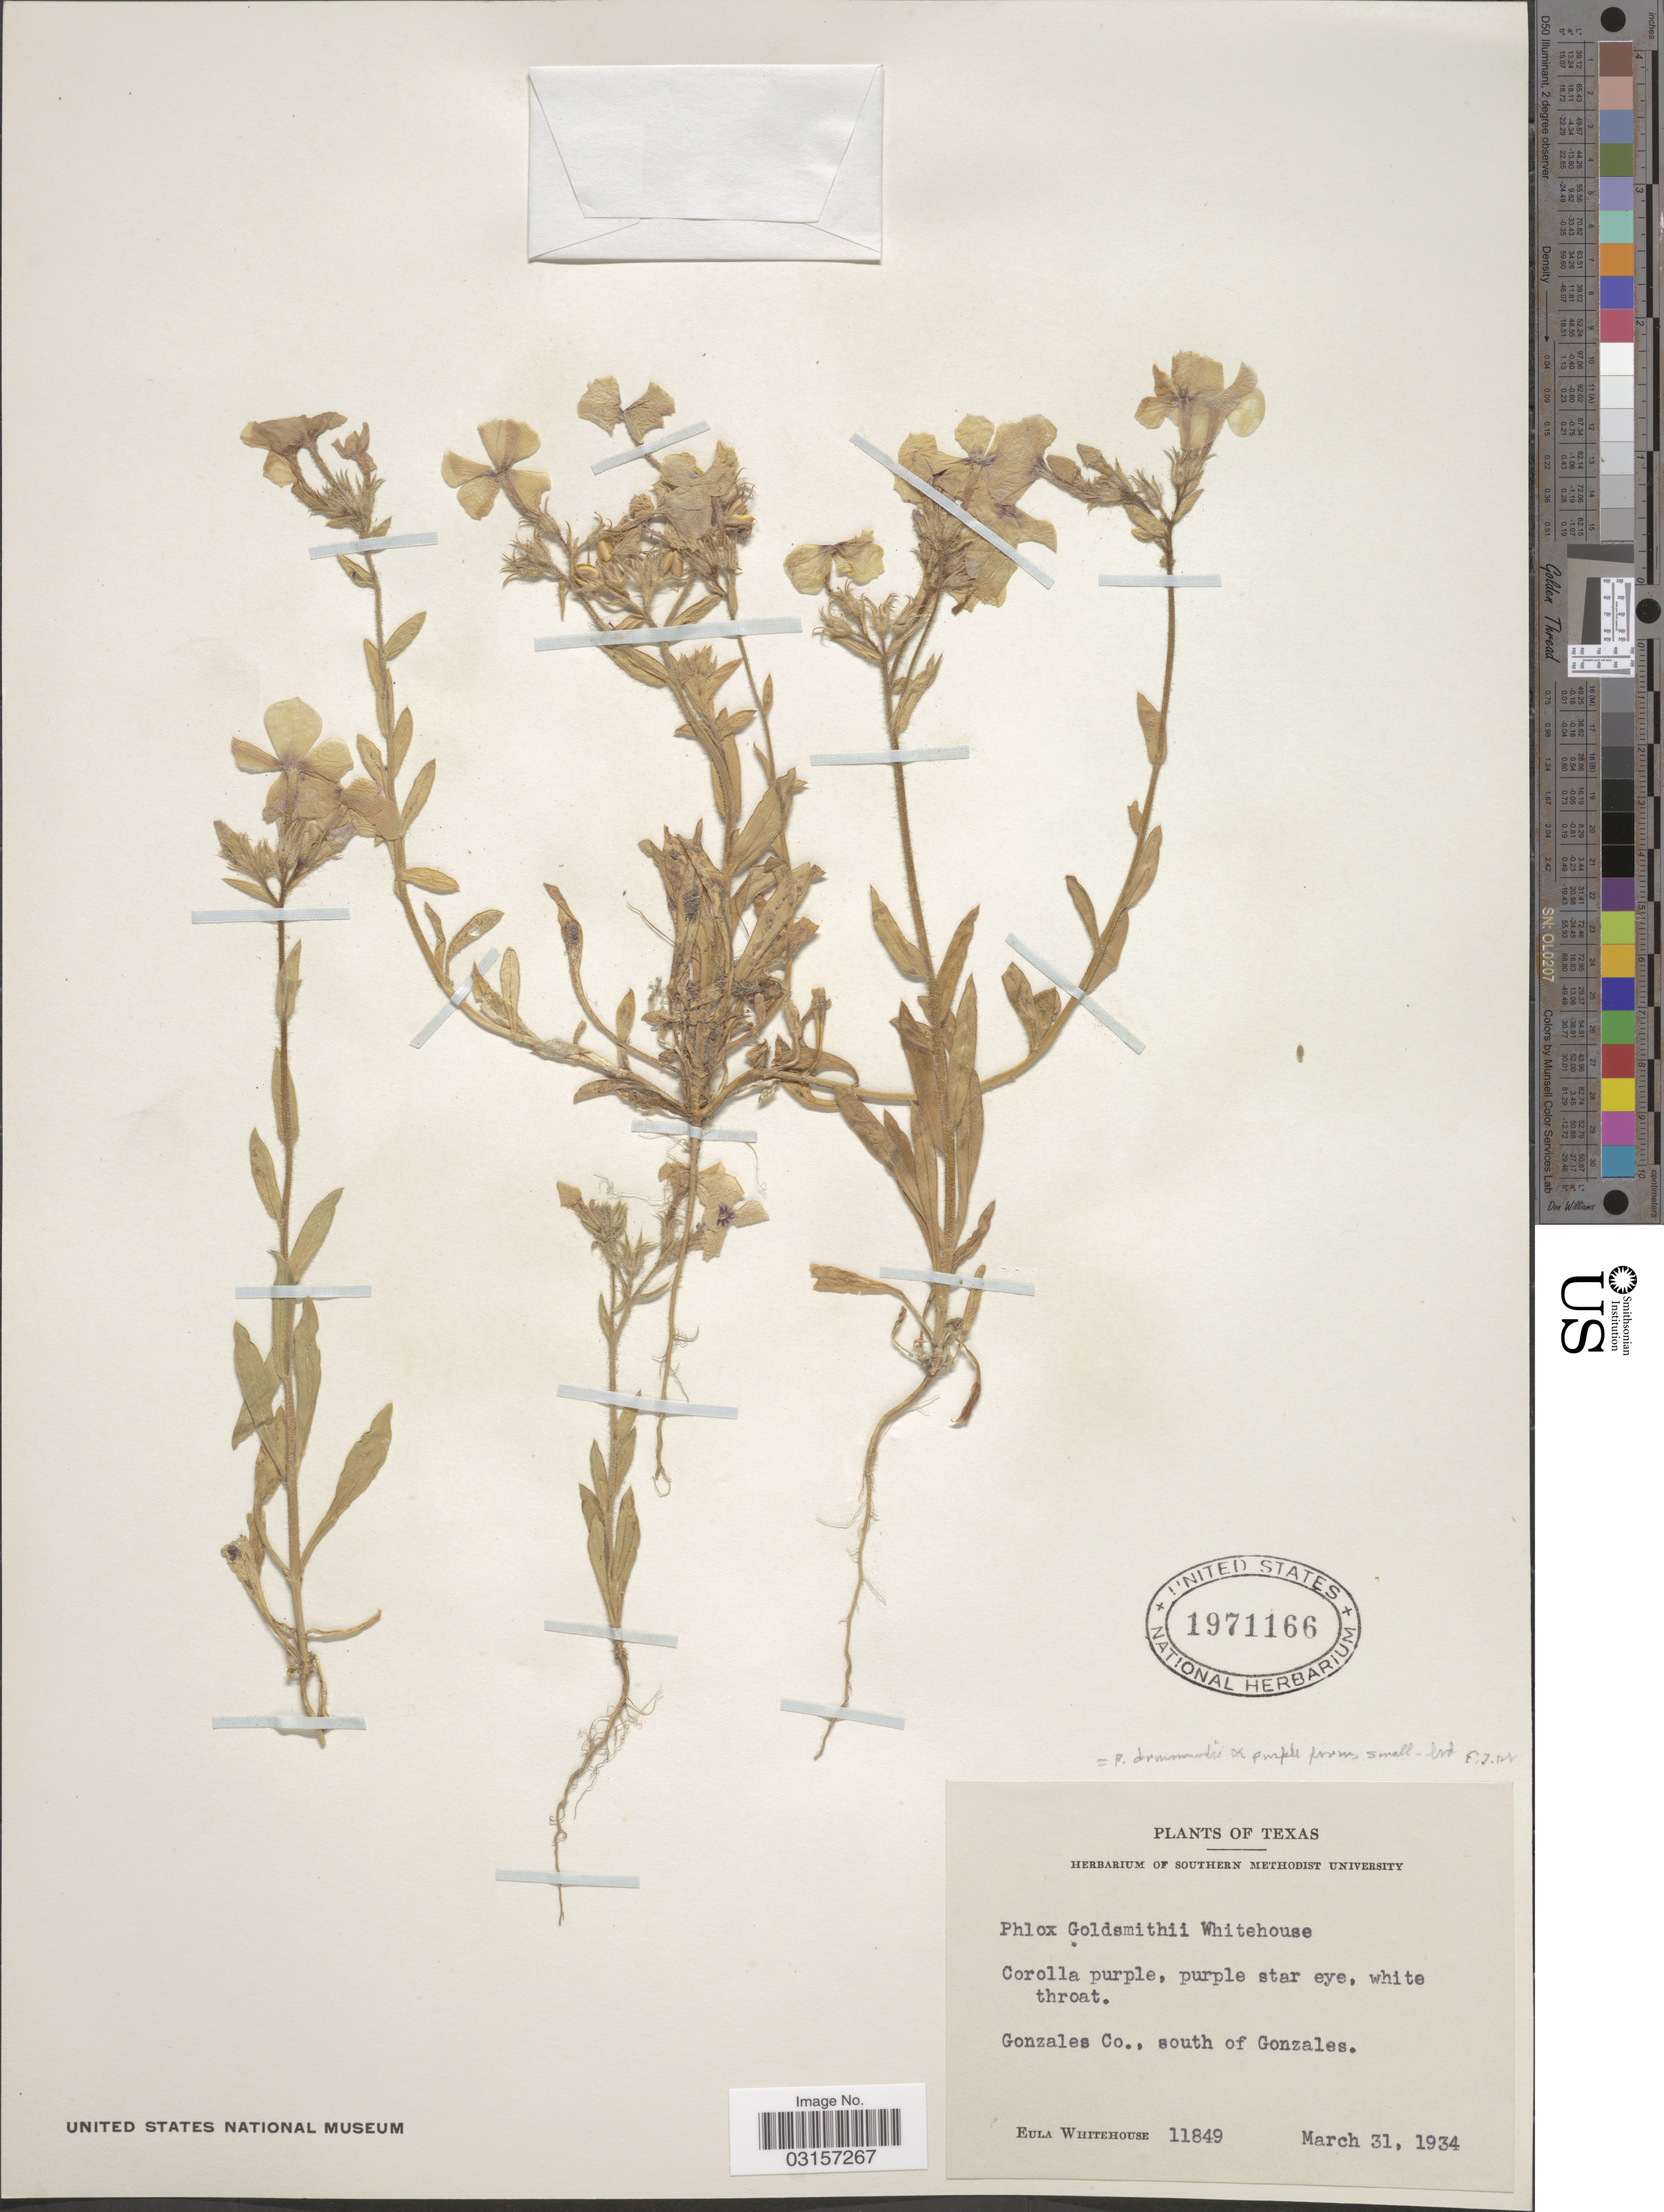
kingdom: Plantae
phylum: Tracheophyta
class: Magnoliopsida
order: Ericales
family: Polemoniaceae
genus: Phlox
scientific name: Phlox drummondii subsp. drummondii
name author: Hook.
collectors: E. Whitehouse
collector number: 11849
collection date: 1934-03-31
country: United States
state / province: Texas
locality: Gonzales Co., south of Gonzales.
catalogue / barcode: US 1971166